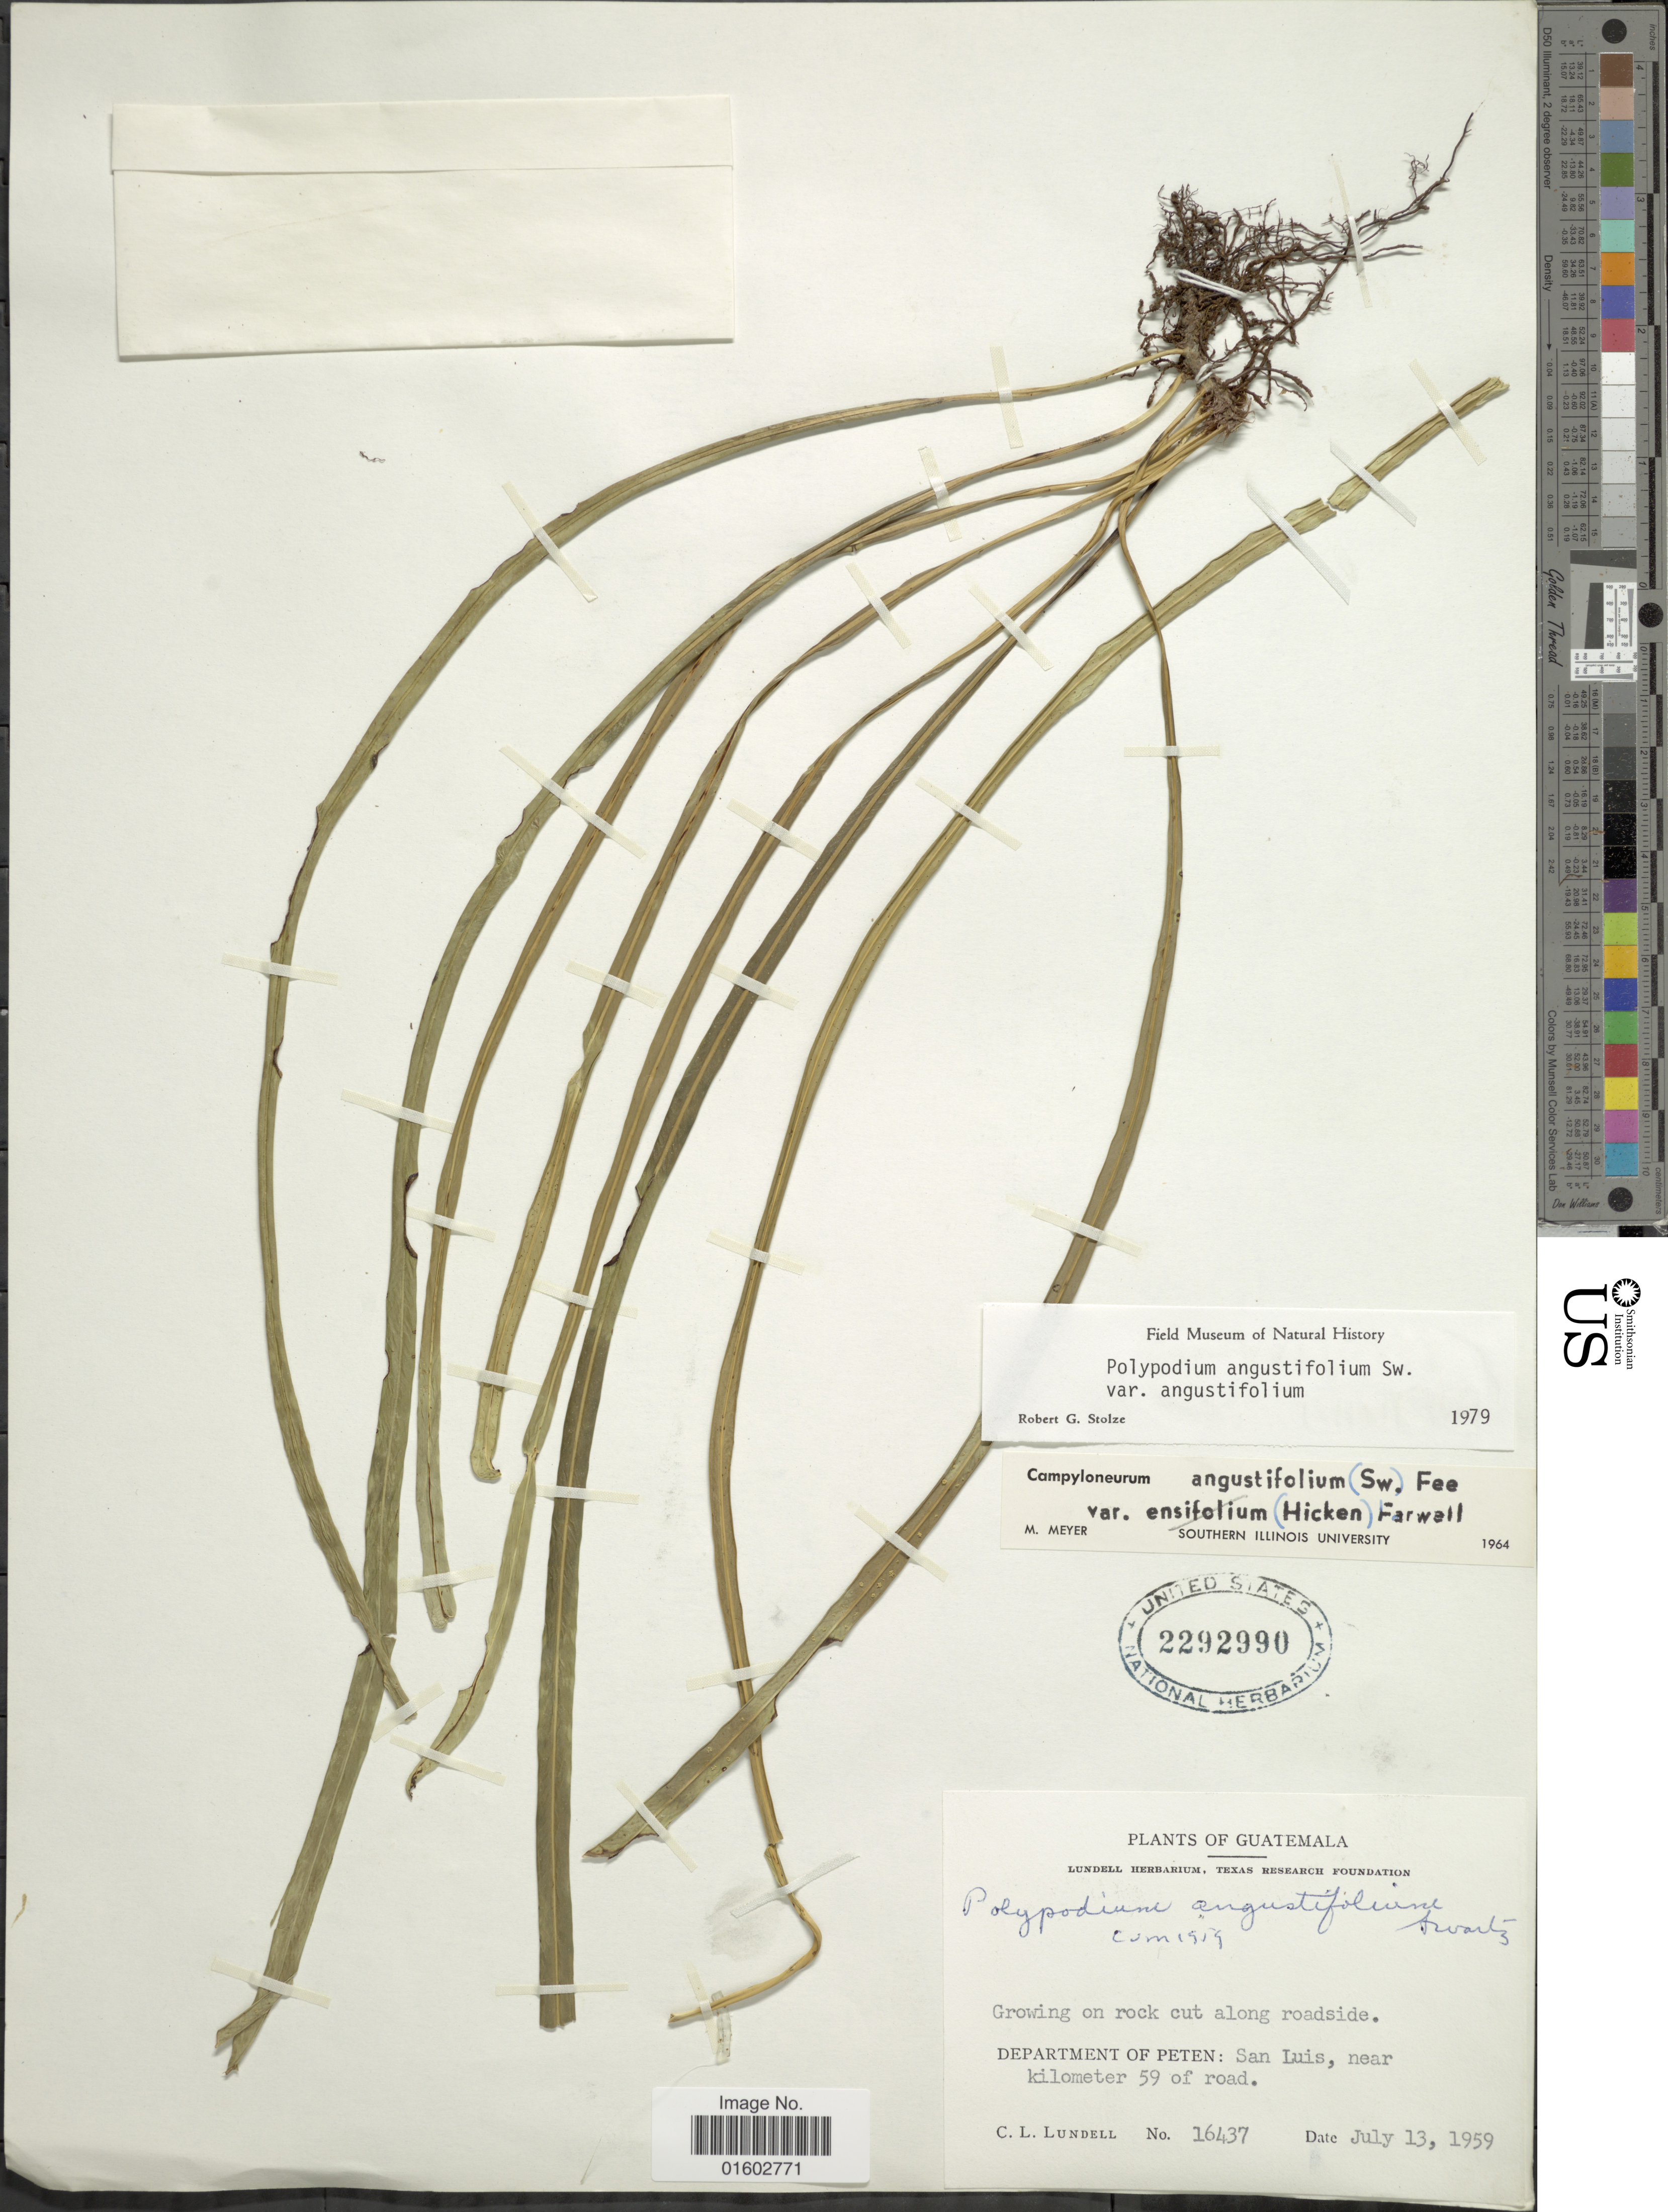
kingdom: Plantae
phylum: Tracheophyta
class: Polypodiopsida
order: Polypodiales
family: Polypodiaceae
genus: Campyloneurum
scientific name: Campyloneurum angustifolium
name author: (Sw.) Fée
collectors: C. L. Lundell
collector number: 16437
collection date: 1959-07-13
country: Guatemala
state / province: El Petén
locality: Department of Peten: San Luis, near kilometer 59 of road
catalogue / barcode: US 2292990